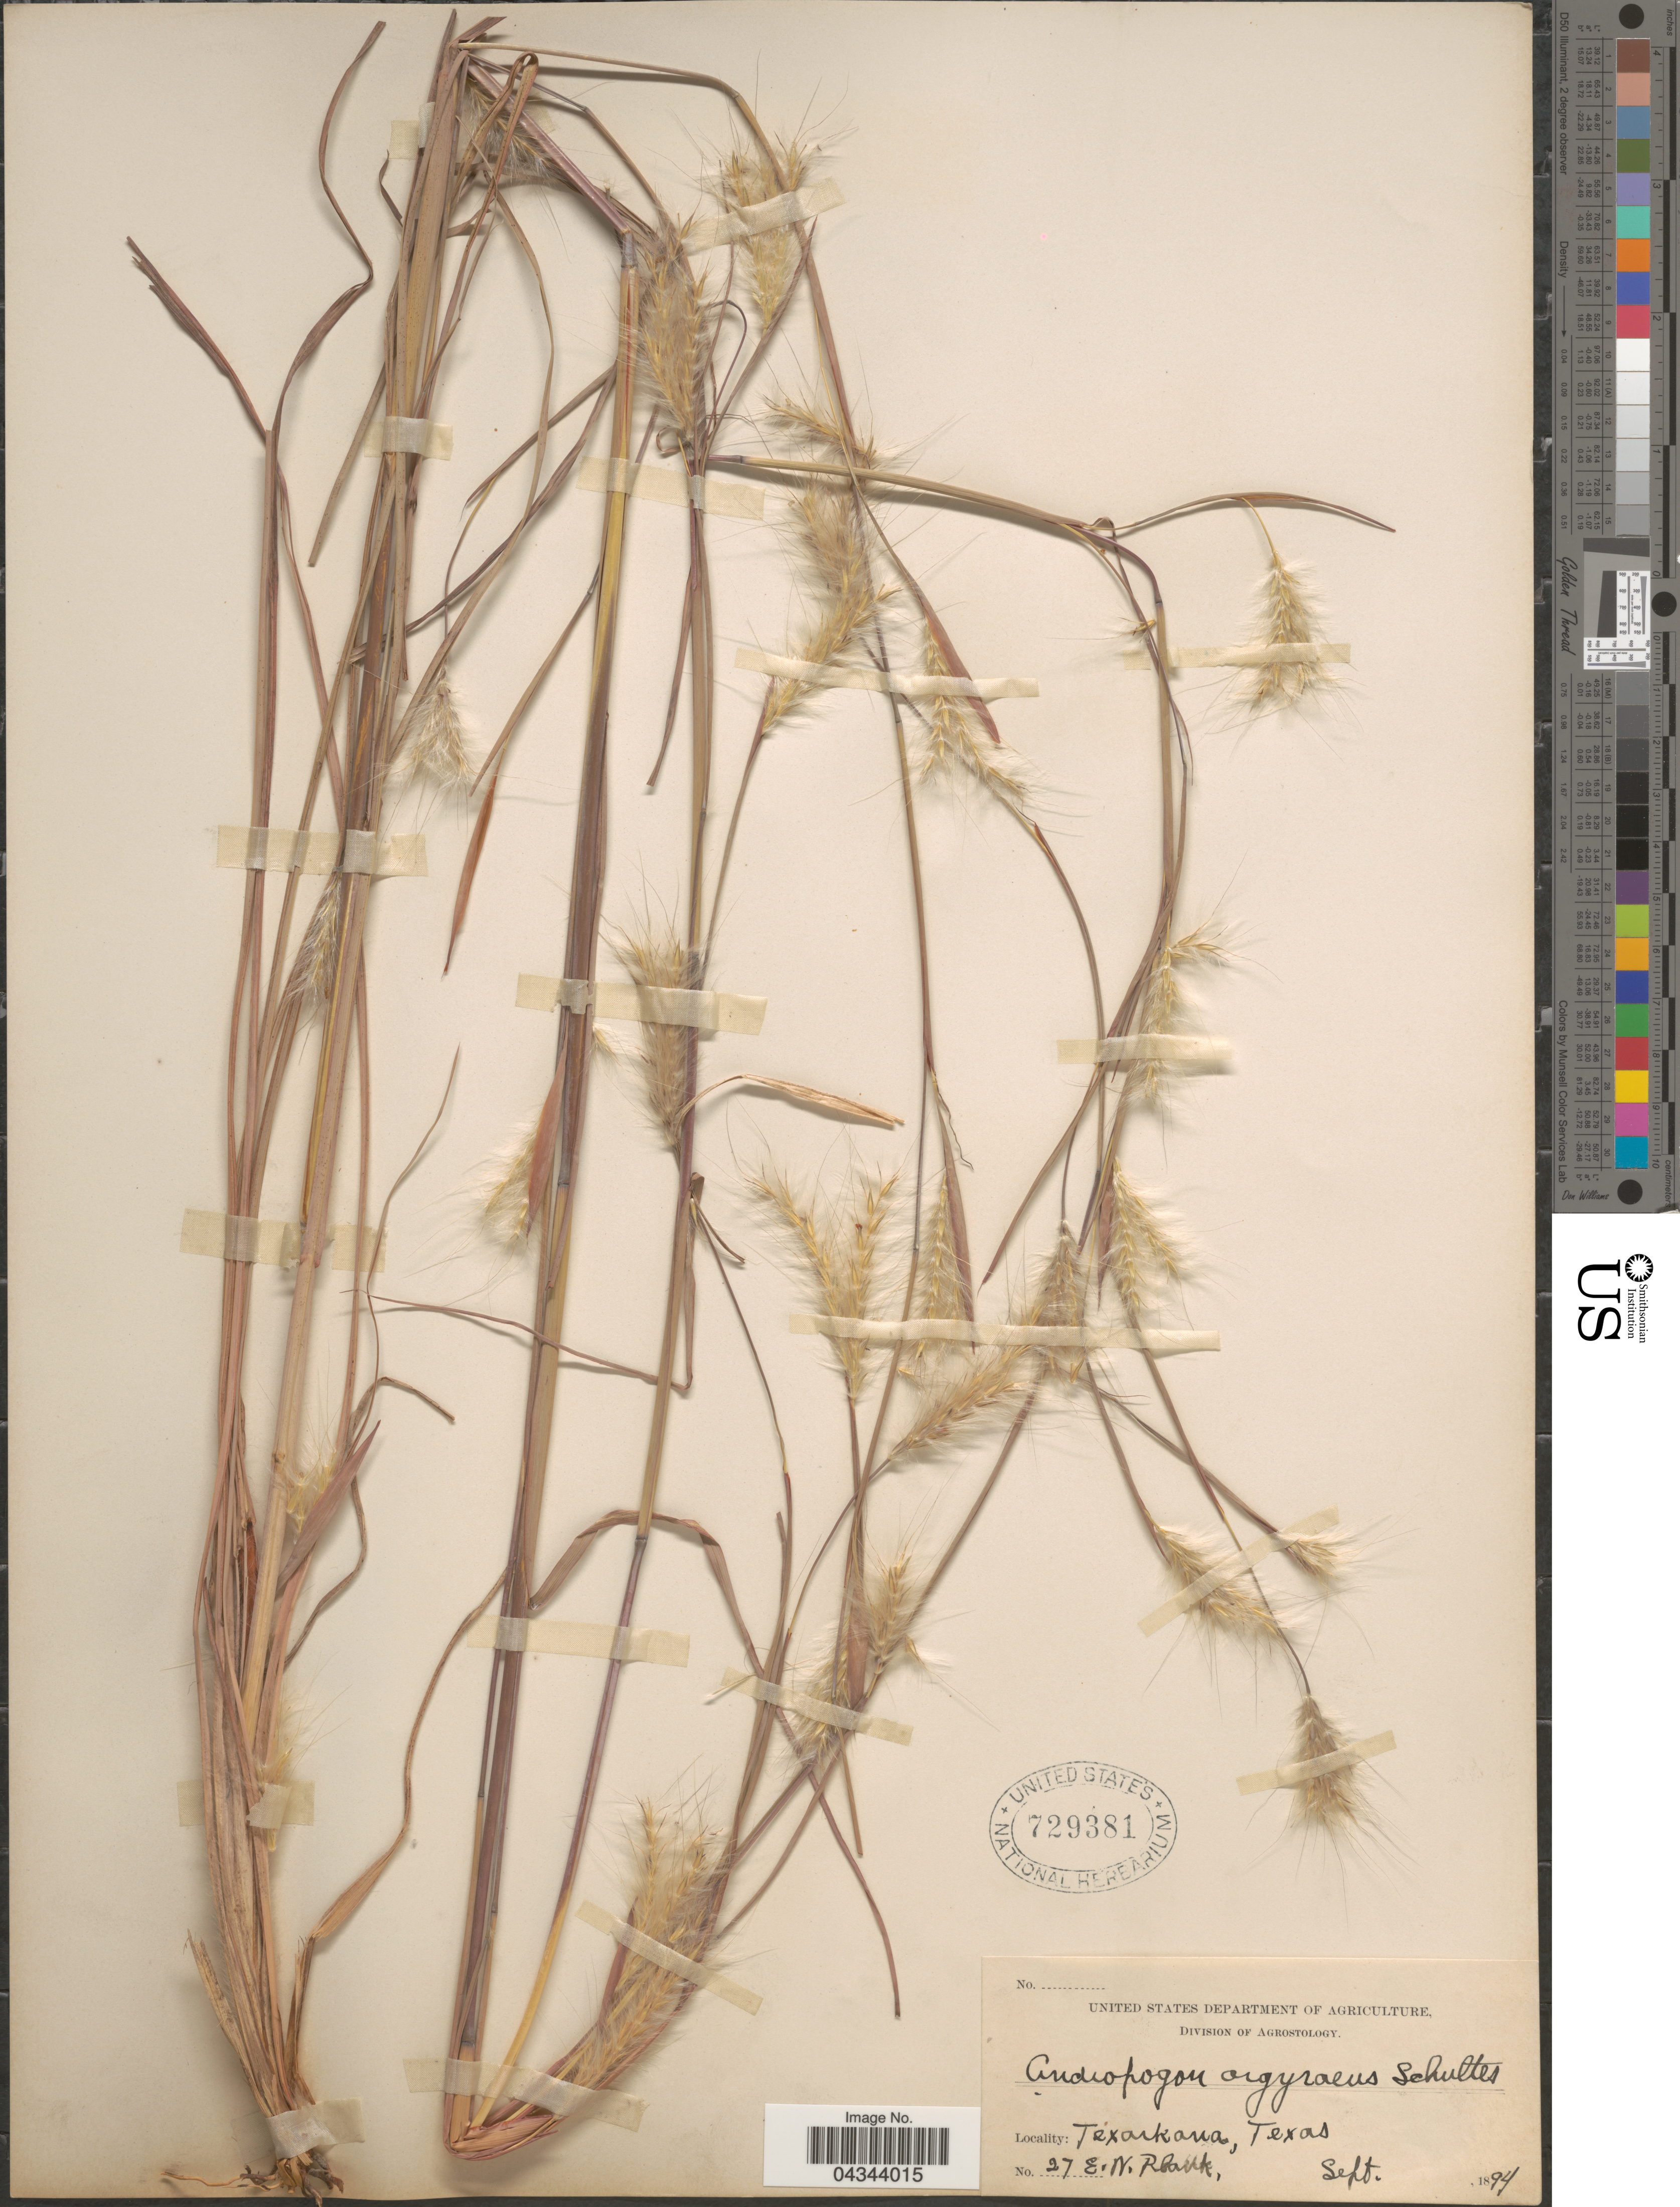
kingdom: Plantae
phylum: Tracheophyta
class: Liliopsida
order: Poales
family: Poaceae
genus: Andropogon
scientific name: Andropogon ternarius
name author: Michx.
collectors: E. Plank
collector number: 27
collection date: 1894-09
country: United States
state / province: Texas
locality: Texarkana.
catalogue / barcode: US 729381